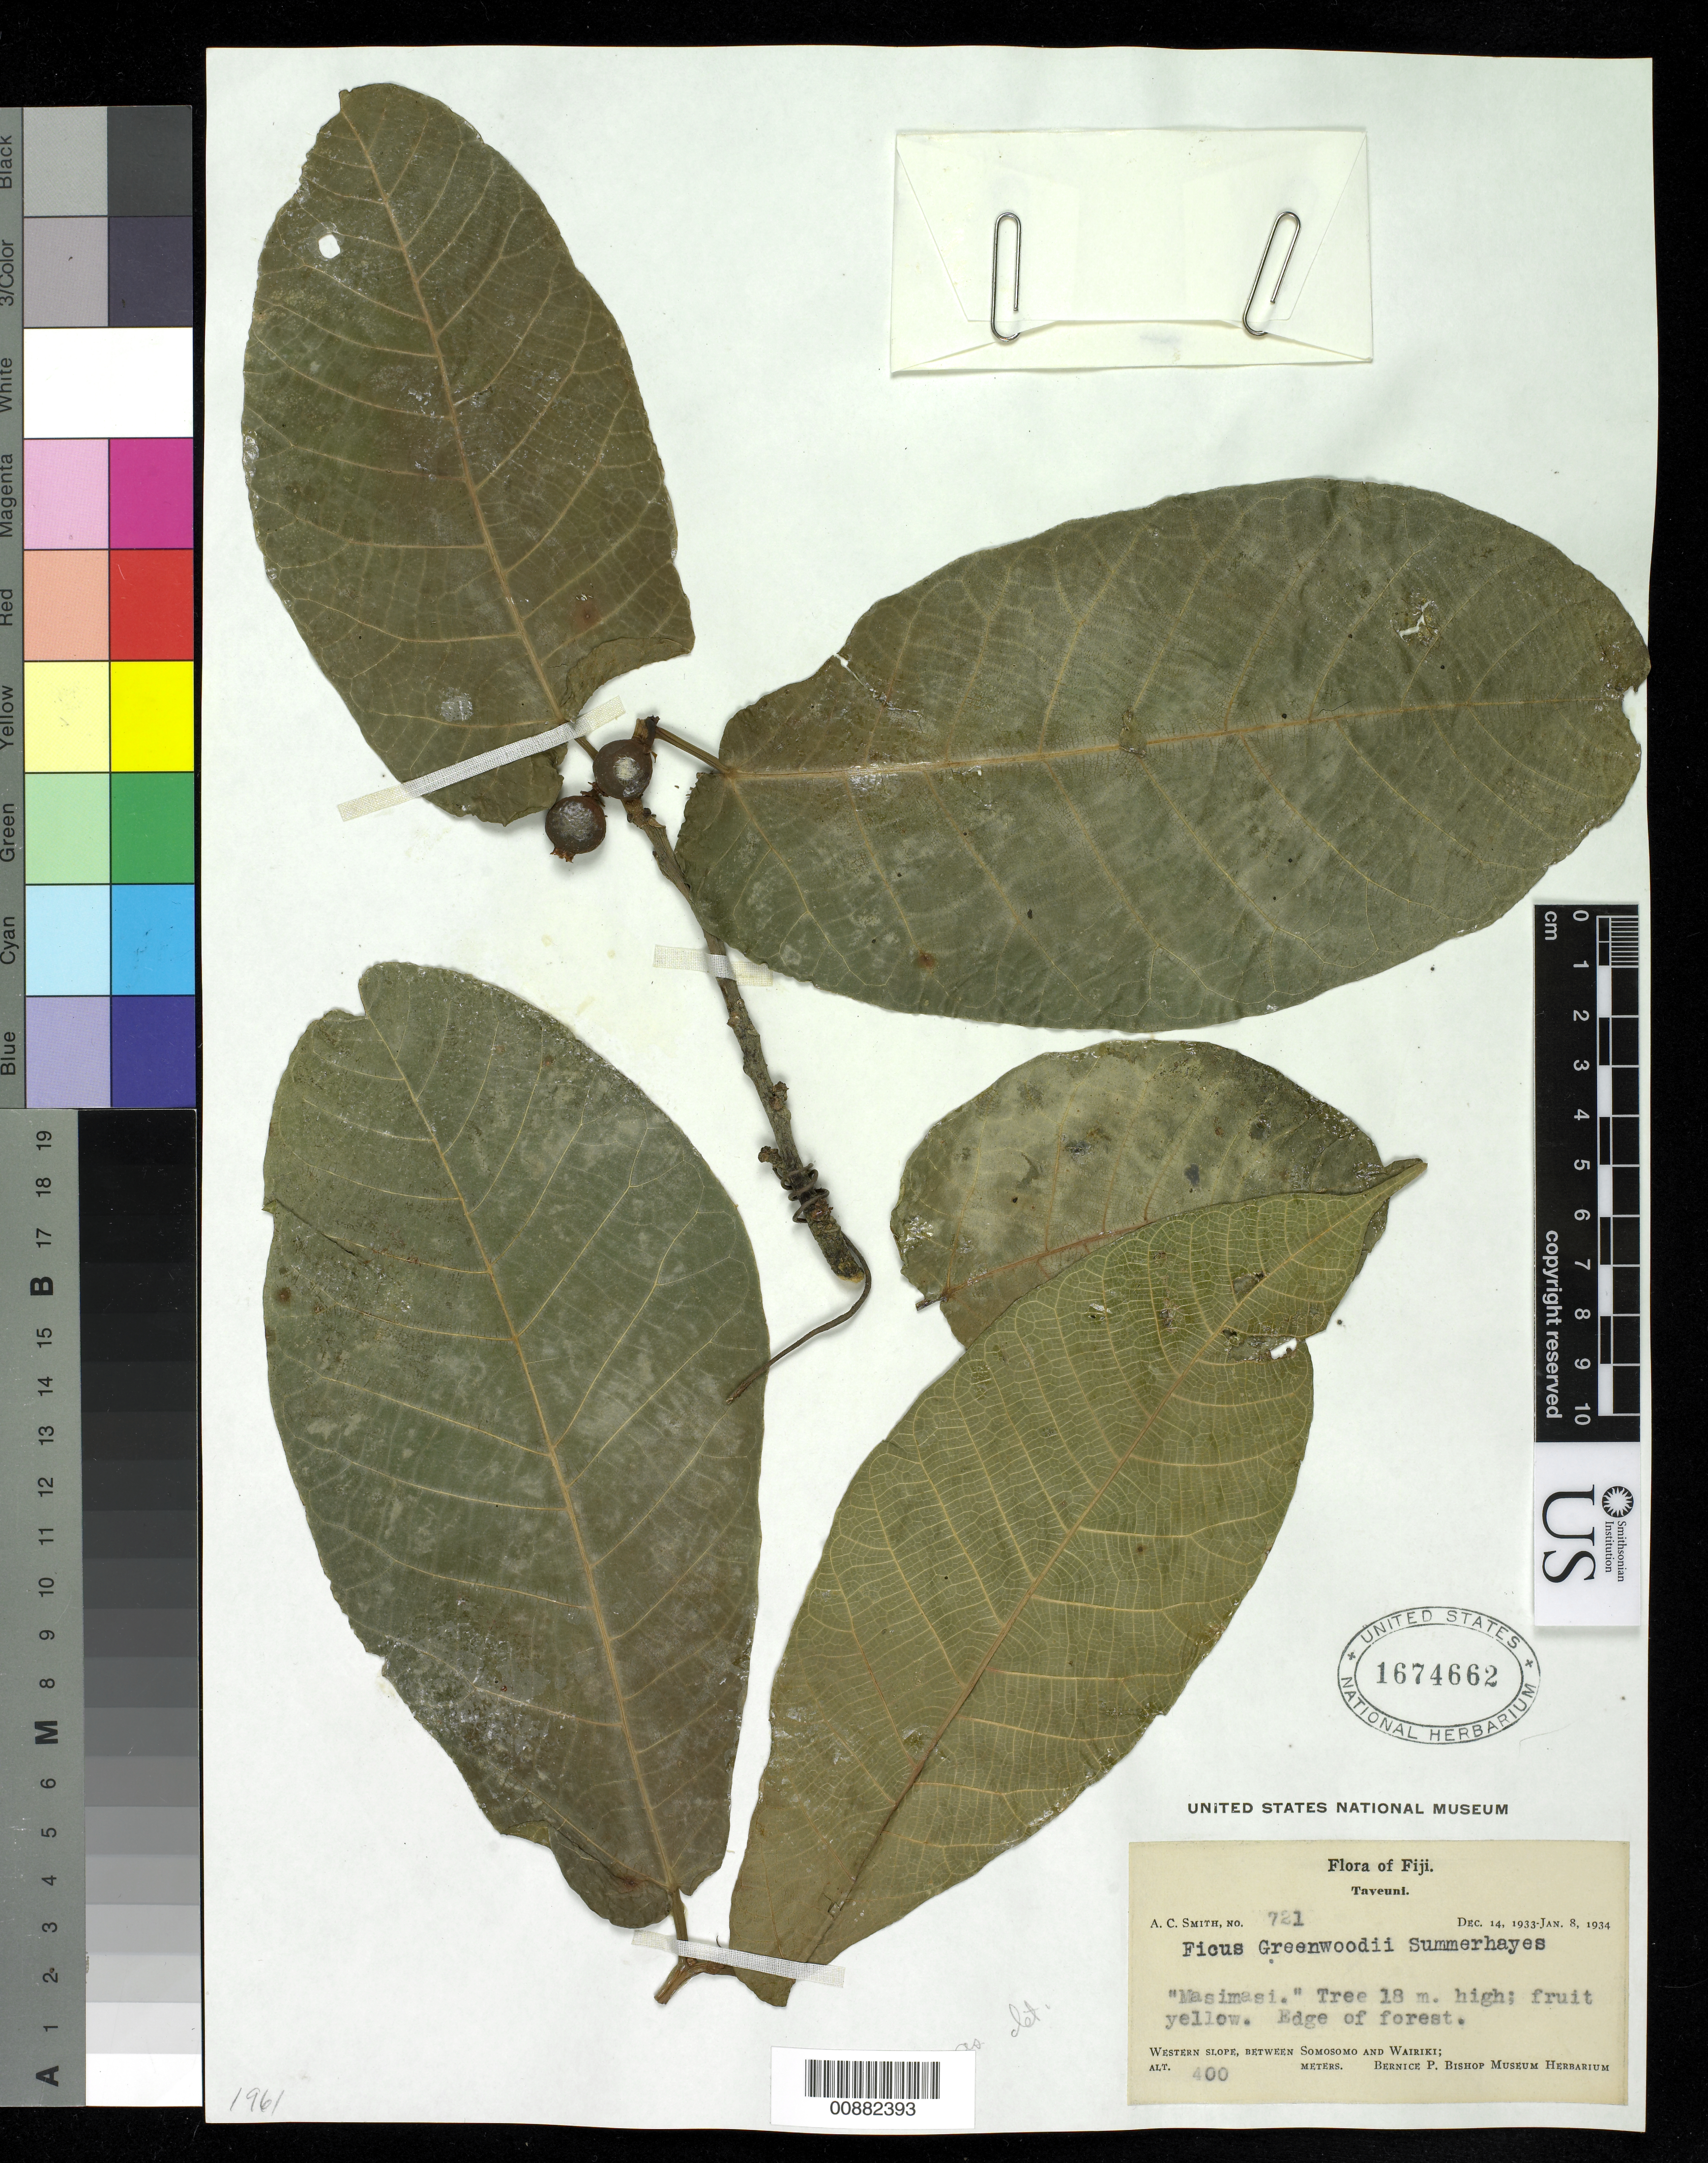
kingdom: Plantae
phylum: Tracheophyta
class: Magnoliopsida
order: Rosales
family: Moraceae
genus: Ficus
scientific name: Ficus greenwoodii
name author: Summerh.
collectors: C. A. Smith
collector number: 721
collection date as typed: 14 Dec 1933 to 08 Jan 1934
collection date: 1933-12-14/1934-01-08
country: Fiji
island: Taveuni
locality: Western slope, between Somosomo and Wairiki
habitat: Edge of forest.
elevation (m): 400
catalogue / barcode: US 1674662